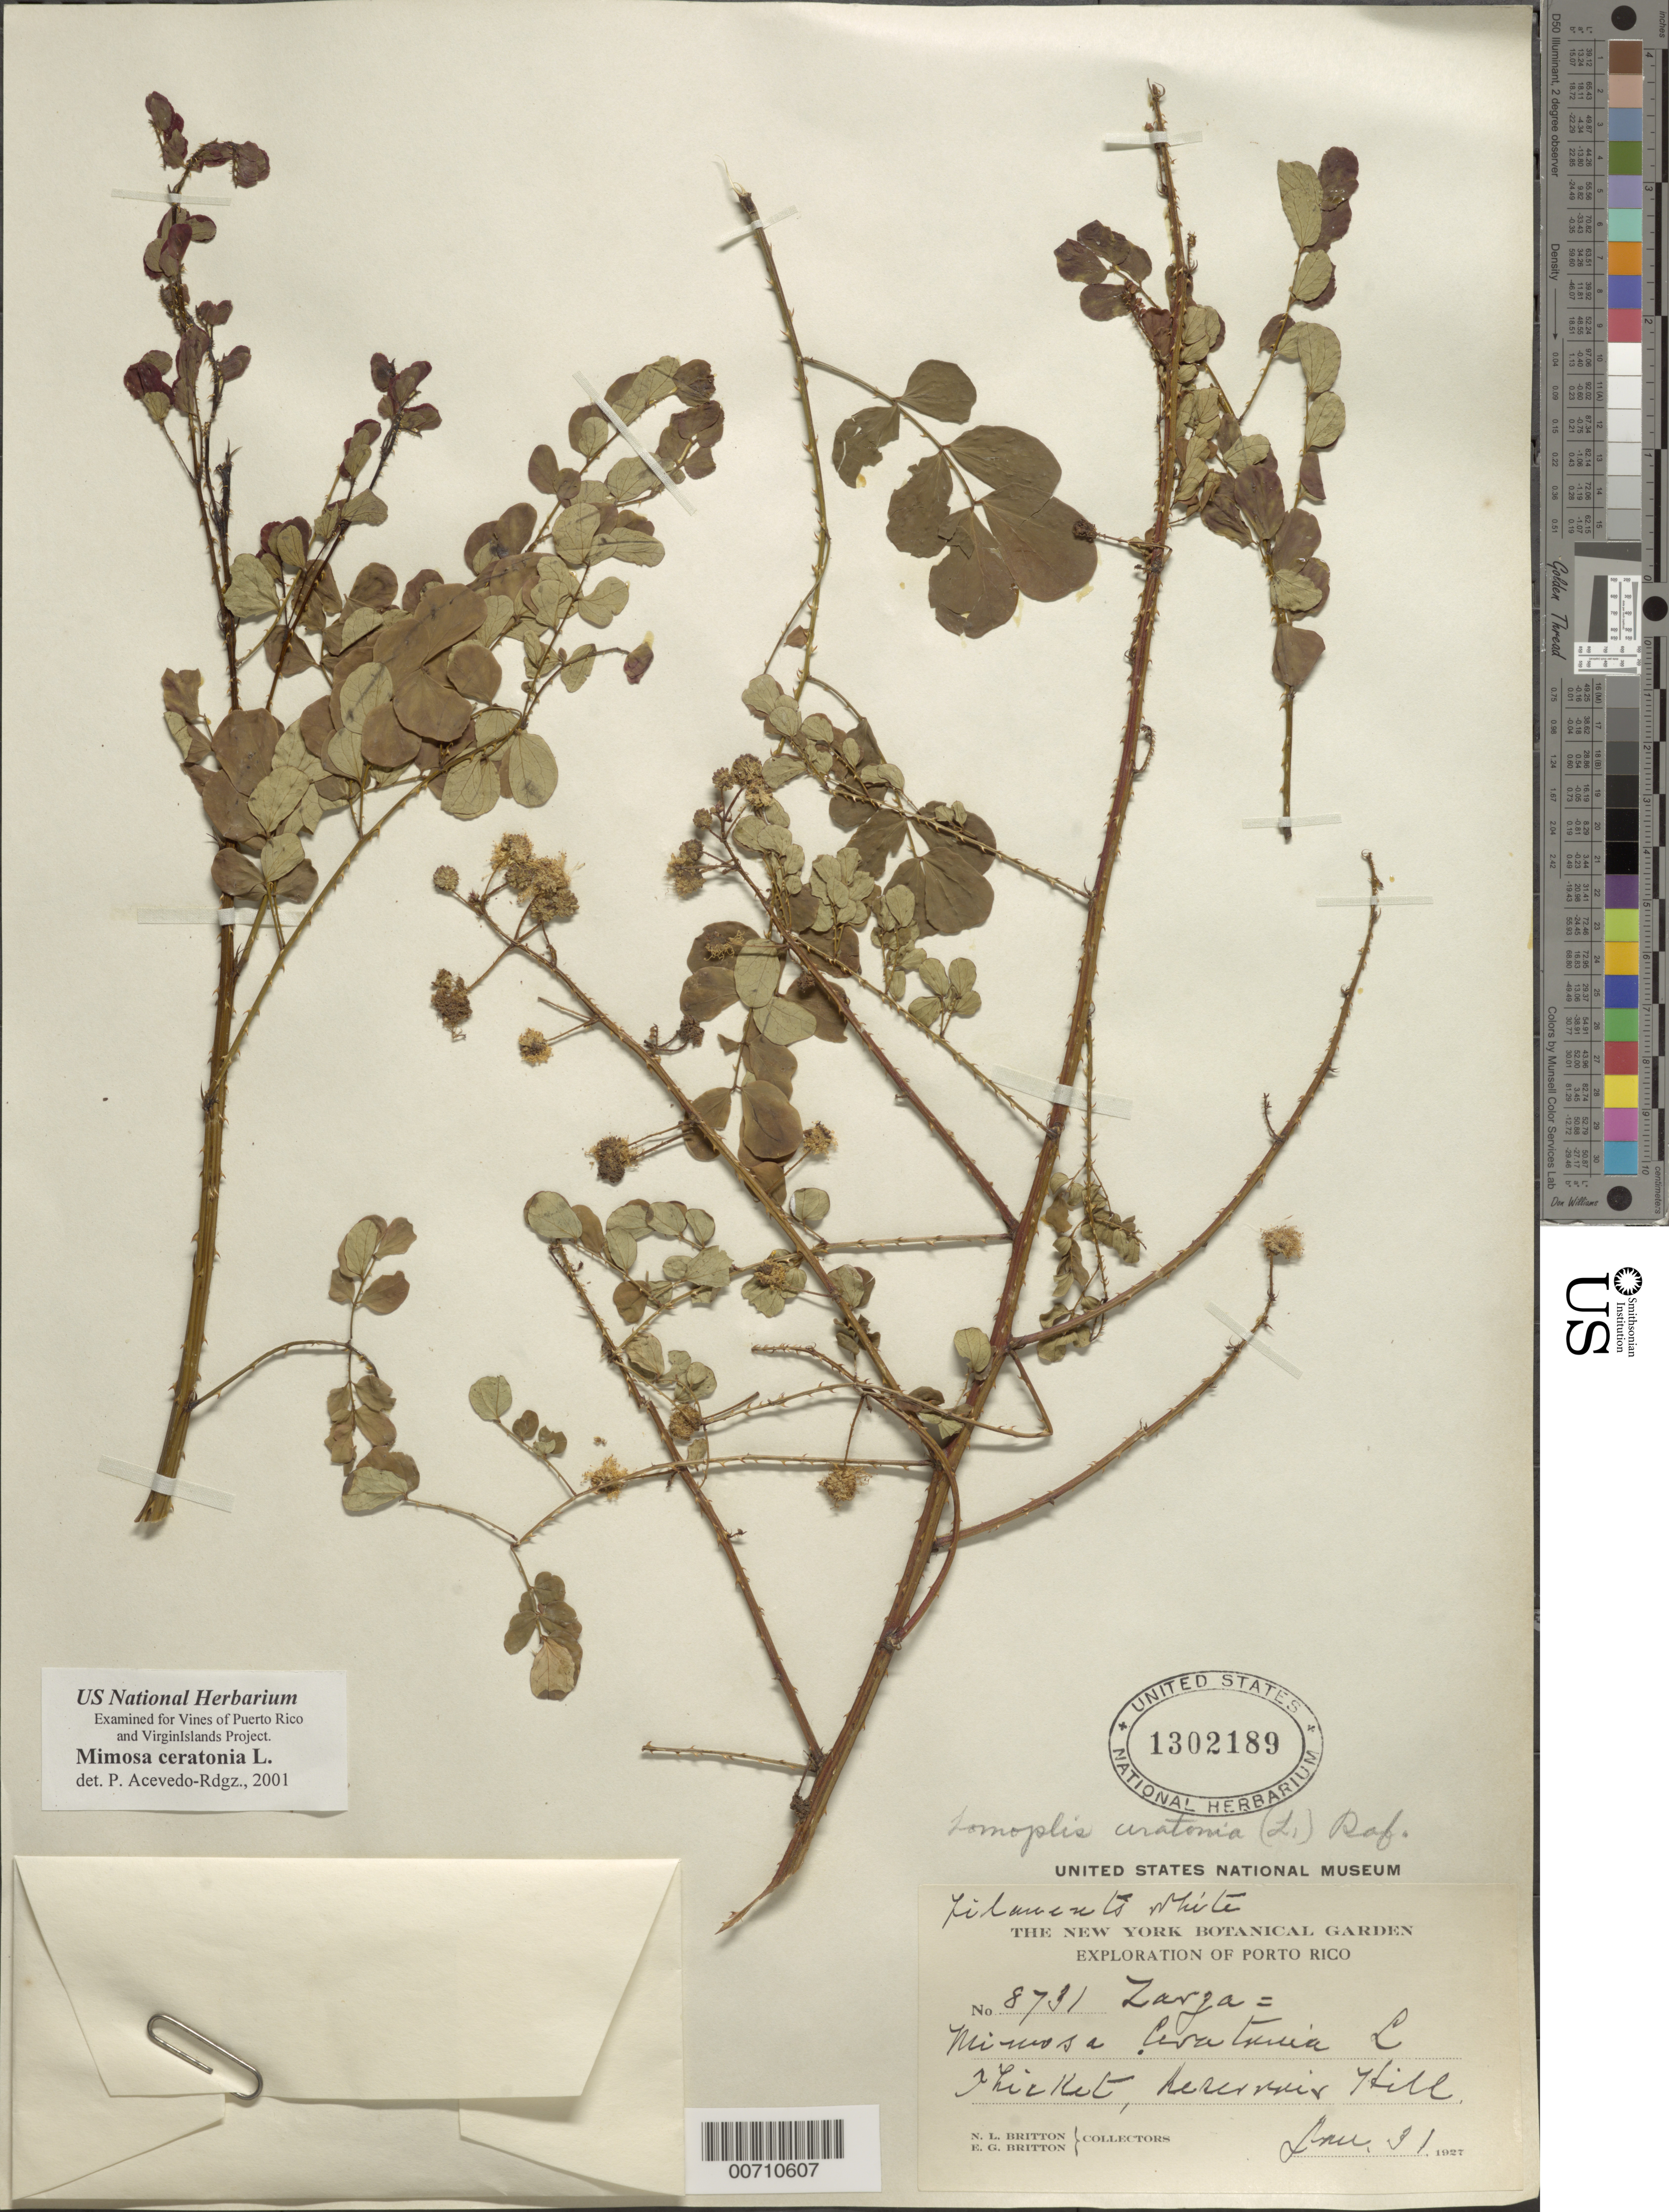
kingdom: Plantae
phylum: Tracheophyta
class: Magnoliopsida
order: Fabales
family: Fabaceae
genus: Mimosa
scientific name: Mimosa ceratonia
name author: L.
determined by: Acevedo-Rodríguez, P., (BOT), Smithsonian Institution - National Museum of Natural History (UNITED STATES)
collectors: N. Britton & E. G. Britton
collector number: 8731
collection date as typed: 31 Jan 1927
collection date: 1927-01-31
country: Puerto Rico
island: Greater Antilles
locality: Reservior Hill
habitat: Thicket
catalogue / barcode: US 1302189